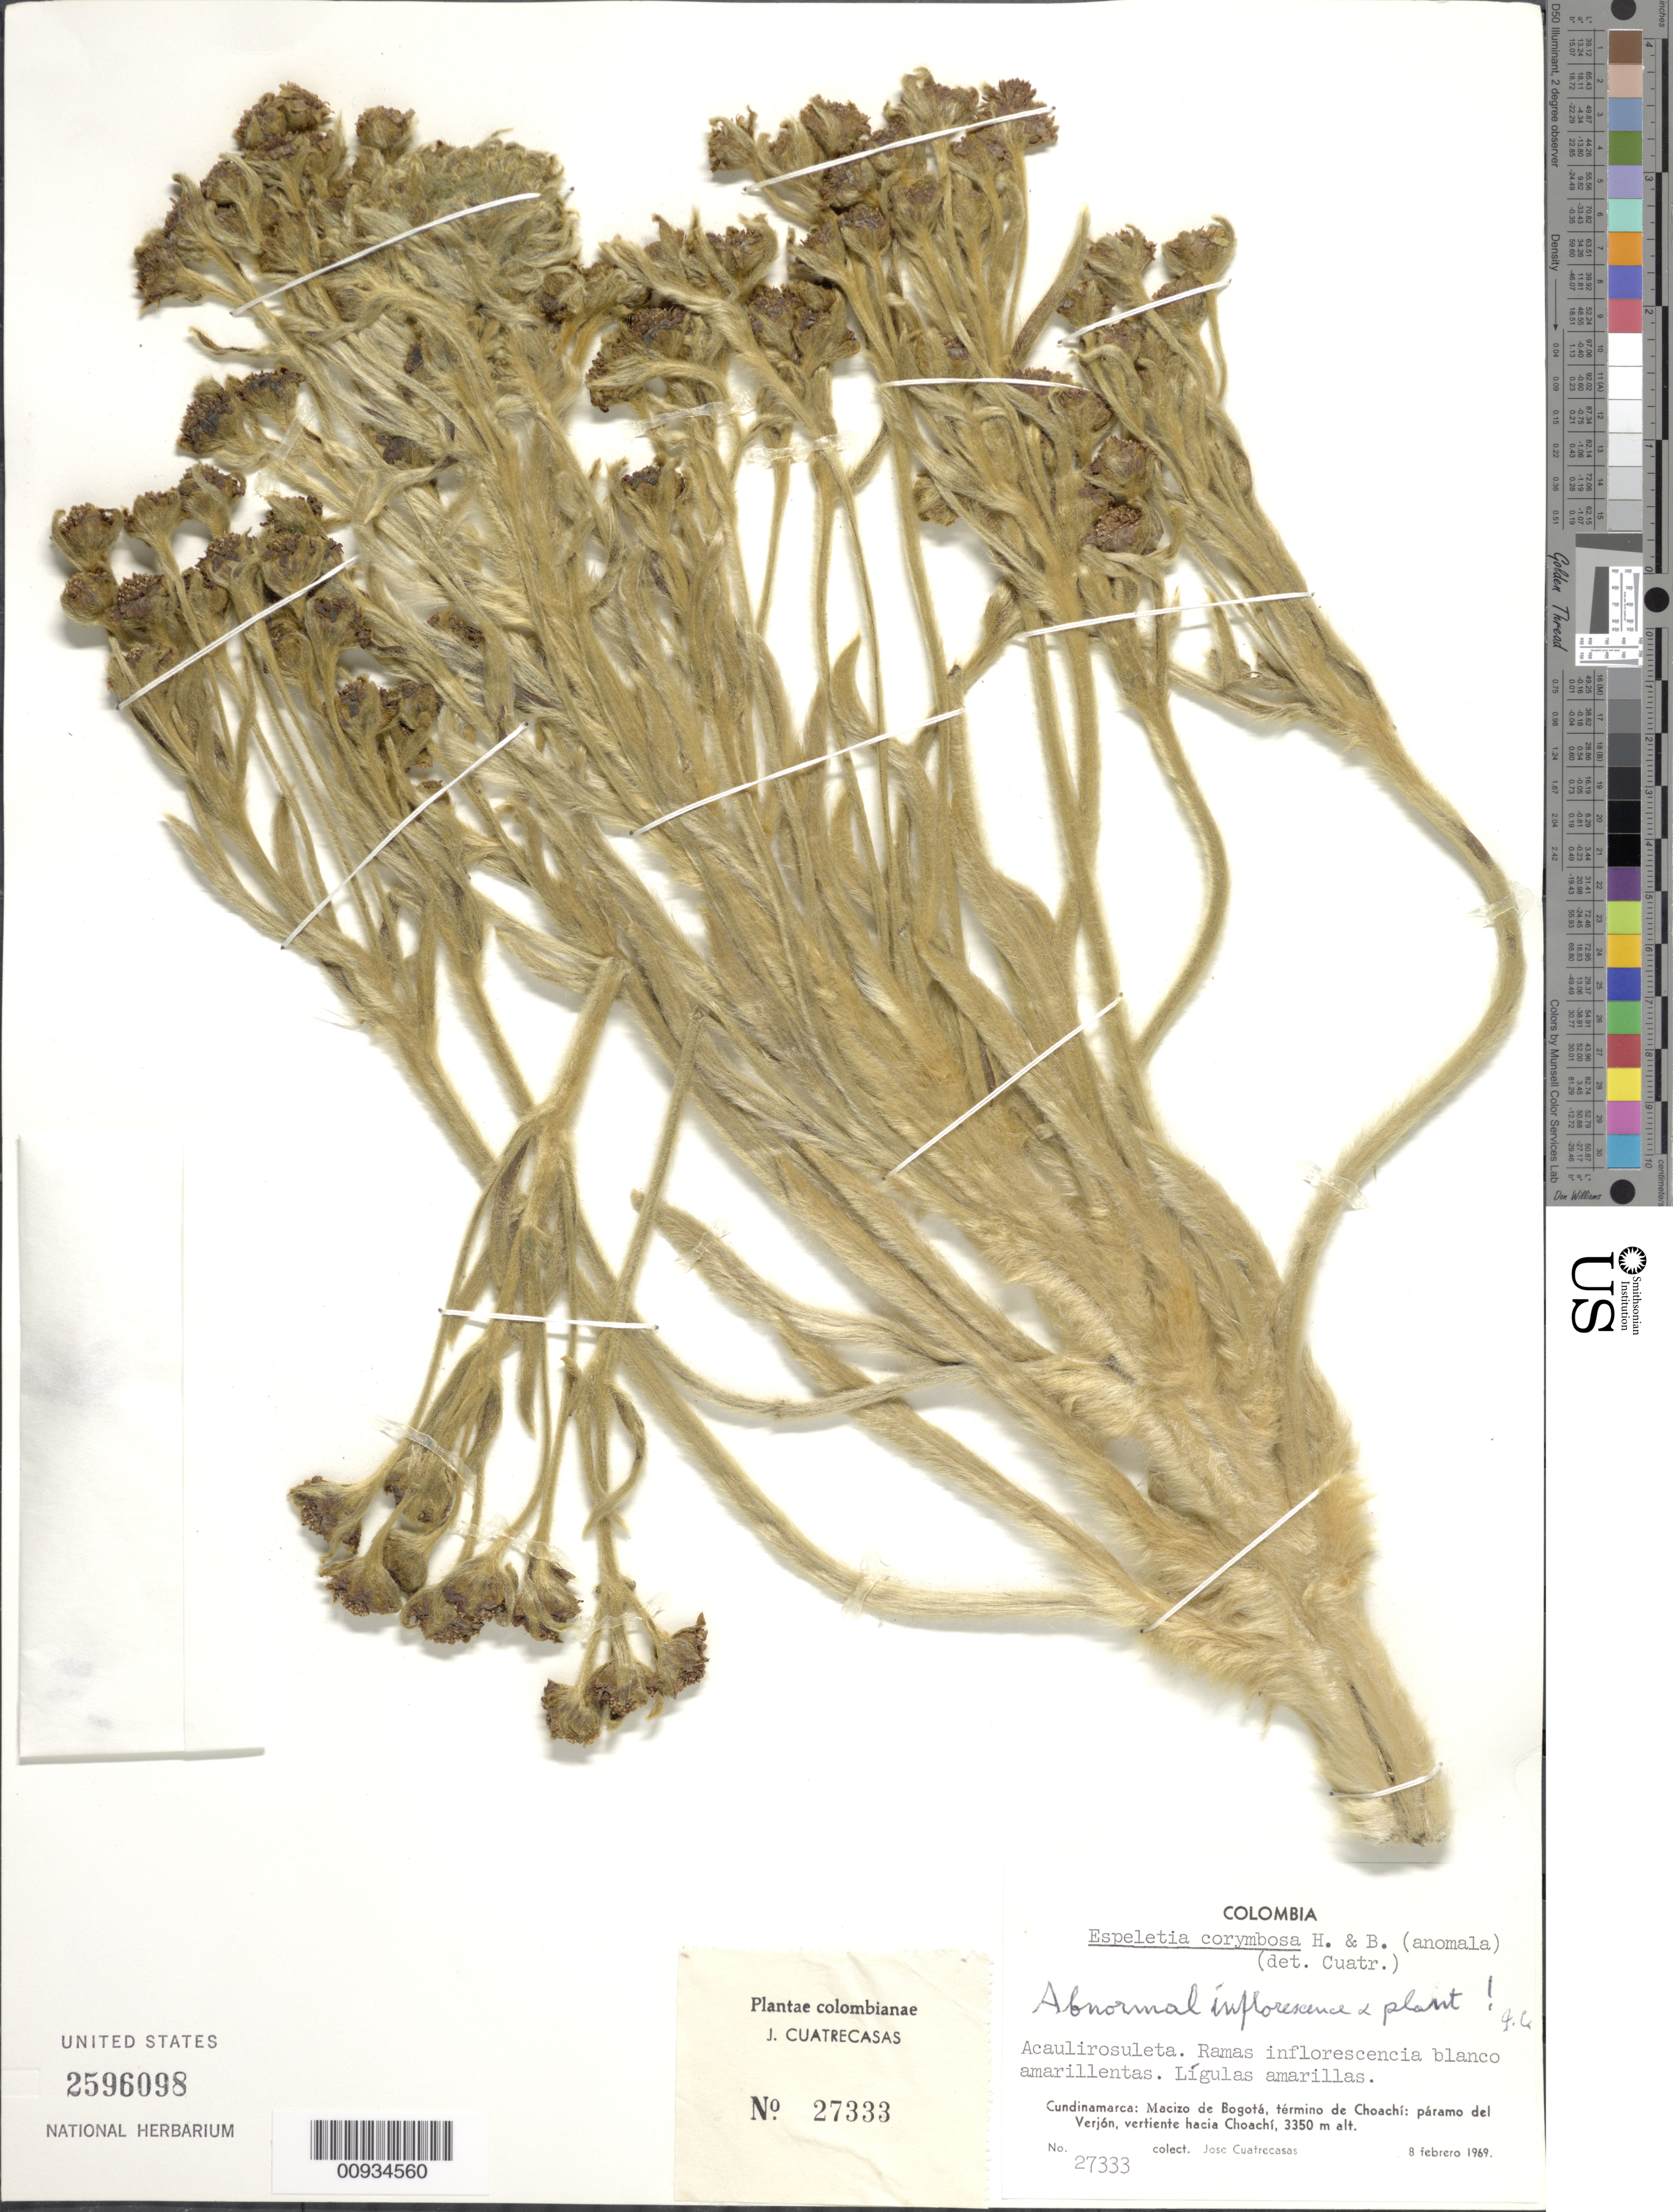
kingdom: Plantae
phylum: Tracheophyta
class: Magnoliopsida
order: Asterales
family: Asteraceae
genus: Espeletiopsis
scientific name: Espeletiopsis corymbosa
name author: (Humb. & Bonpl.) Cuatrec.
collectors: J. Cuatrecasas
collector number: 27333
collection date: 1969-02-08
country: Colombia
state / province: Cundinamarca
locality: Páramo del Verjón. Macizo de Bogotá, término de Choachí: páramo del Verjón, vertiente hacia Choachí.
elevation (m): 3350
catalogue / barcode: US 2596098